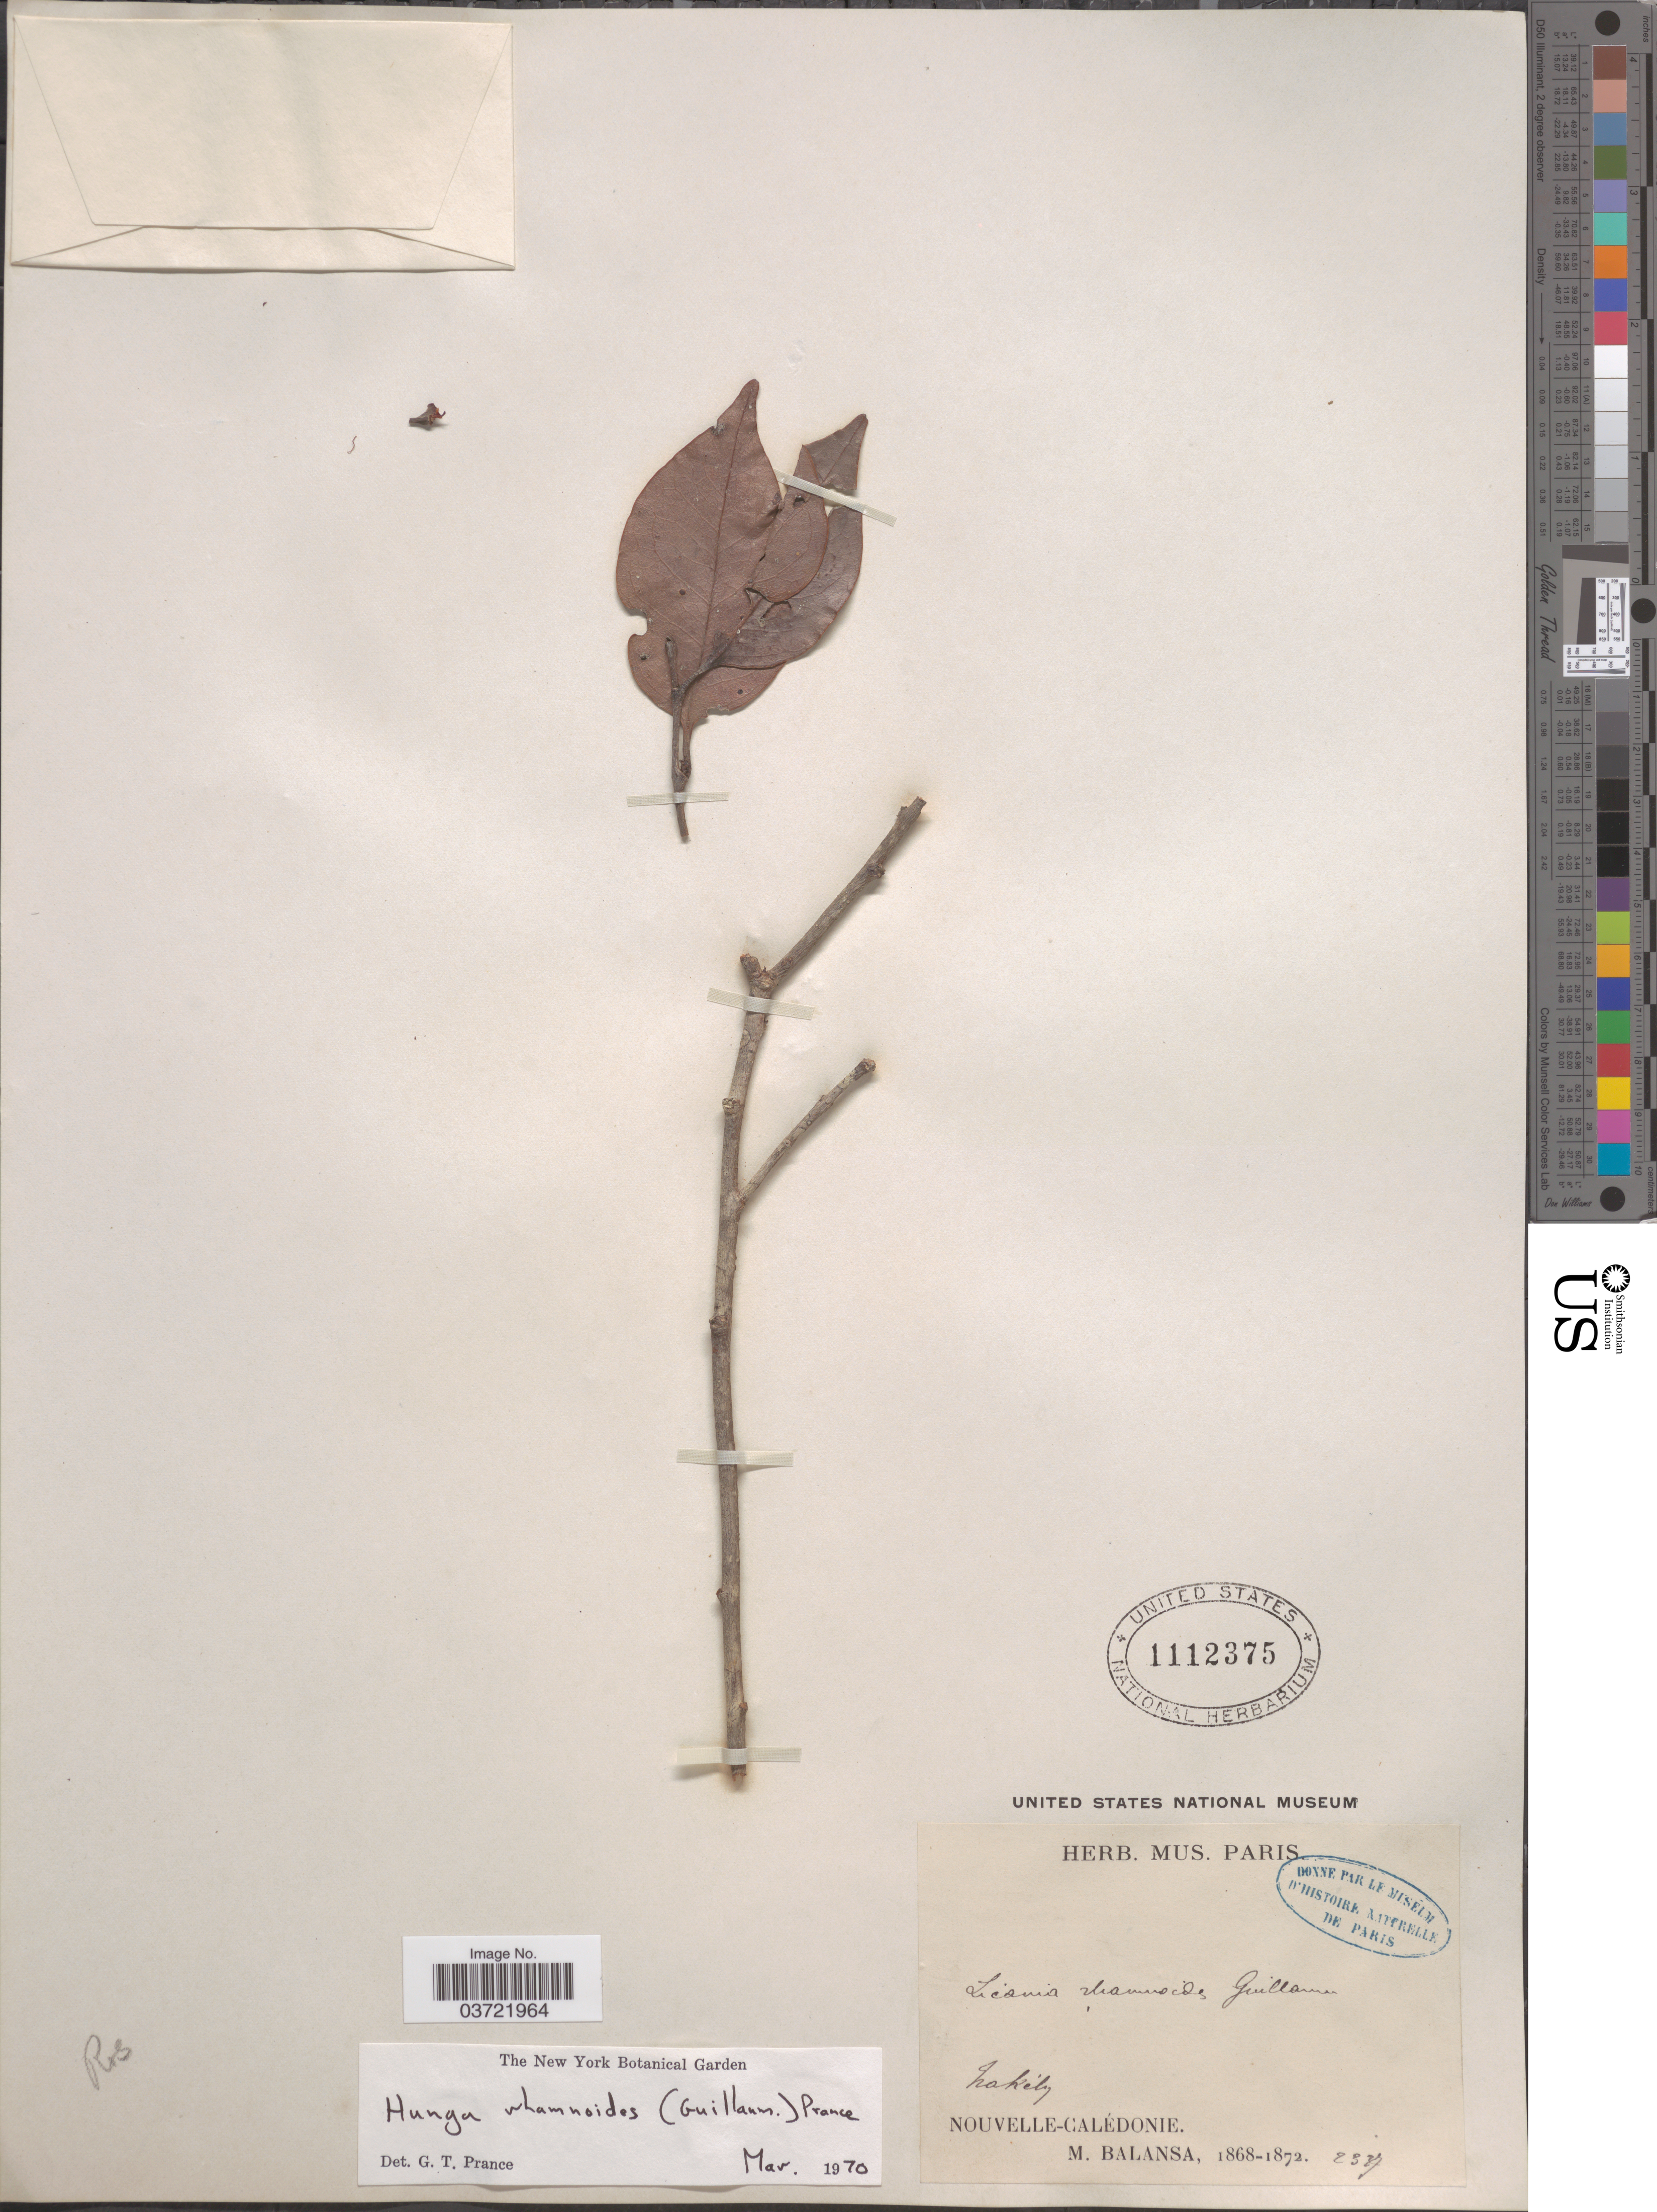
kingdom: Plantae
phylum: Tracheophyta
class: Magnoliopsida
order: Malpighiales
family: Chrysobalanaceae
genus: Hunga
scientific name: Hunga rhamnoides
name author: (Guillaumin) Prance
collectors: B. Balansa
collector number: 2337*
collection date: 1868/1872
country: New Caledonia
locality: Nakéty. Nouvelle-Calédonie.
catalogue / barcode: US 1112375